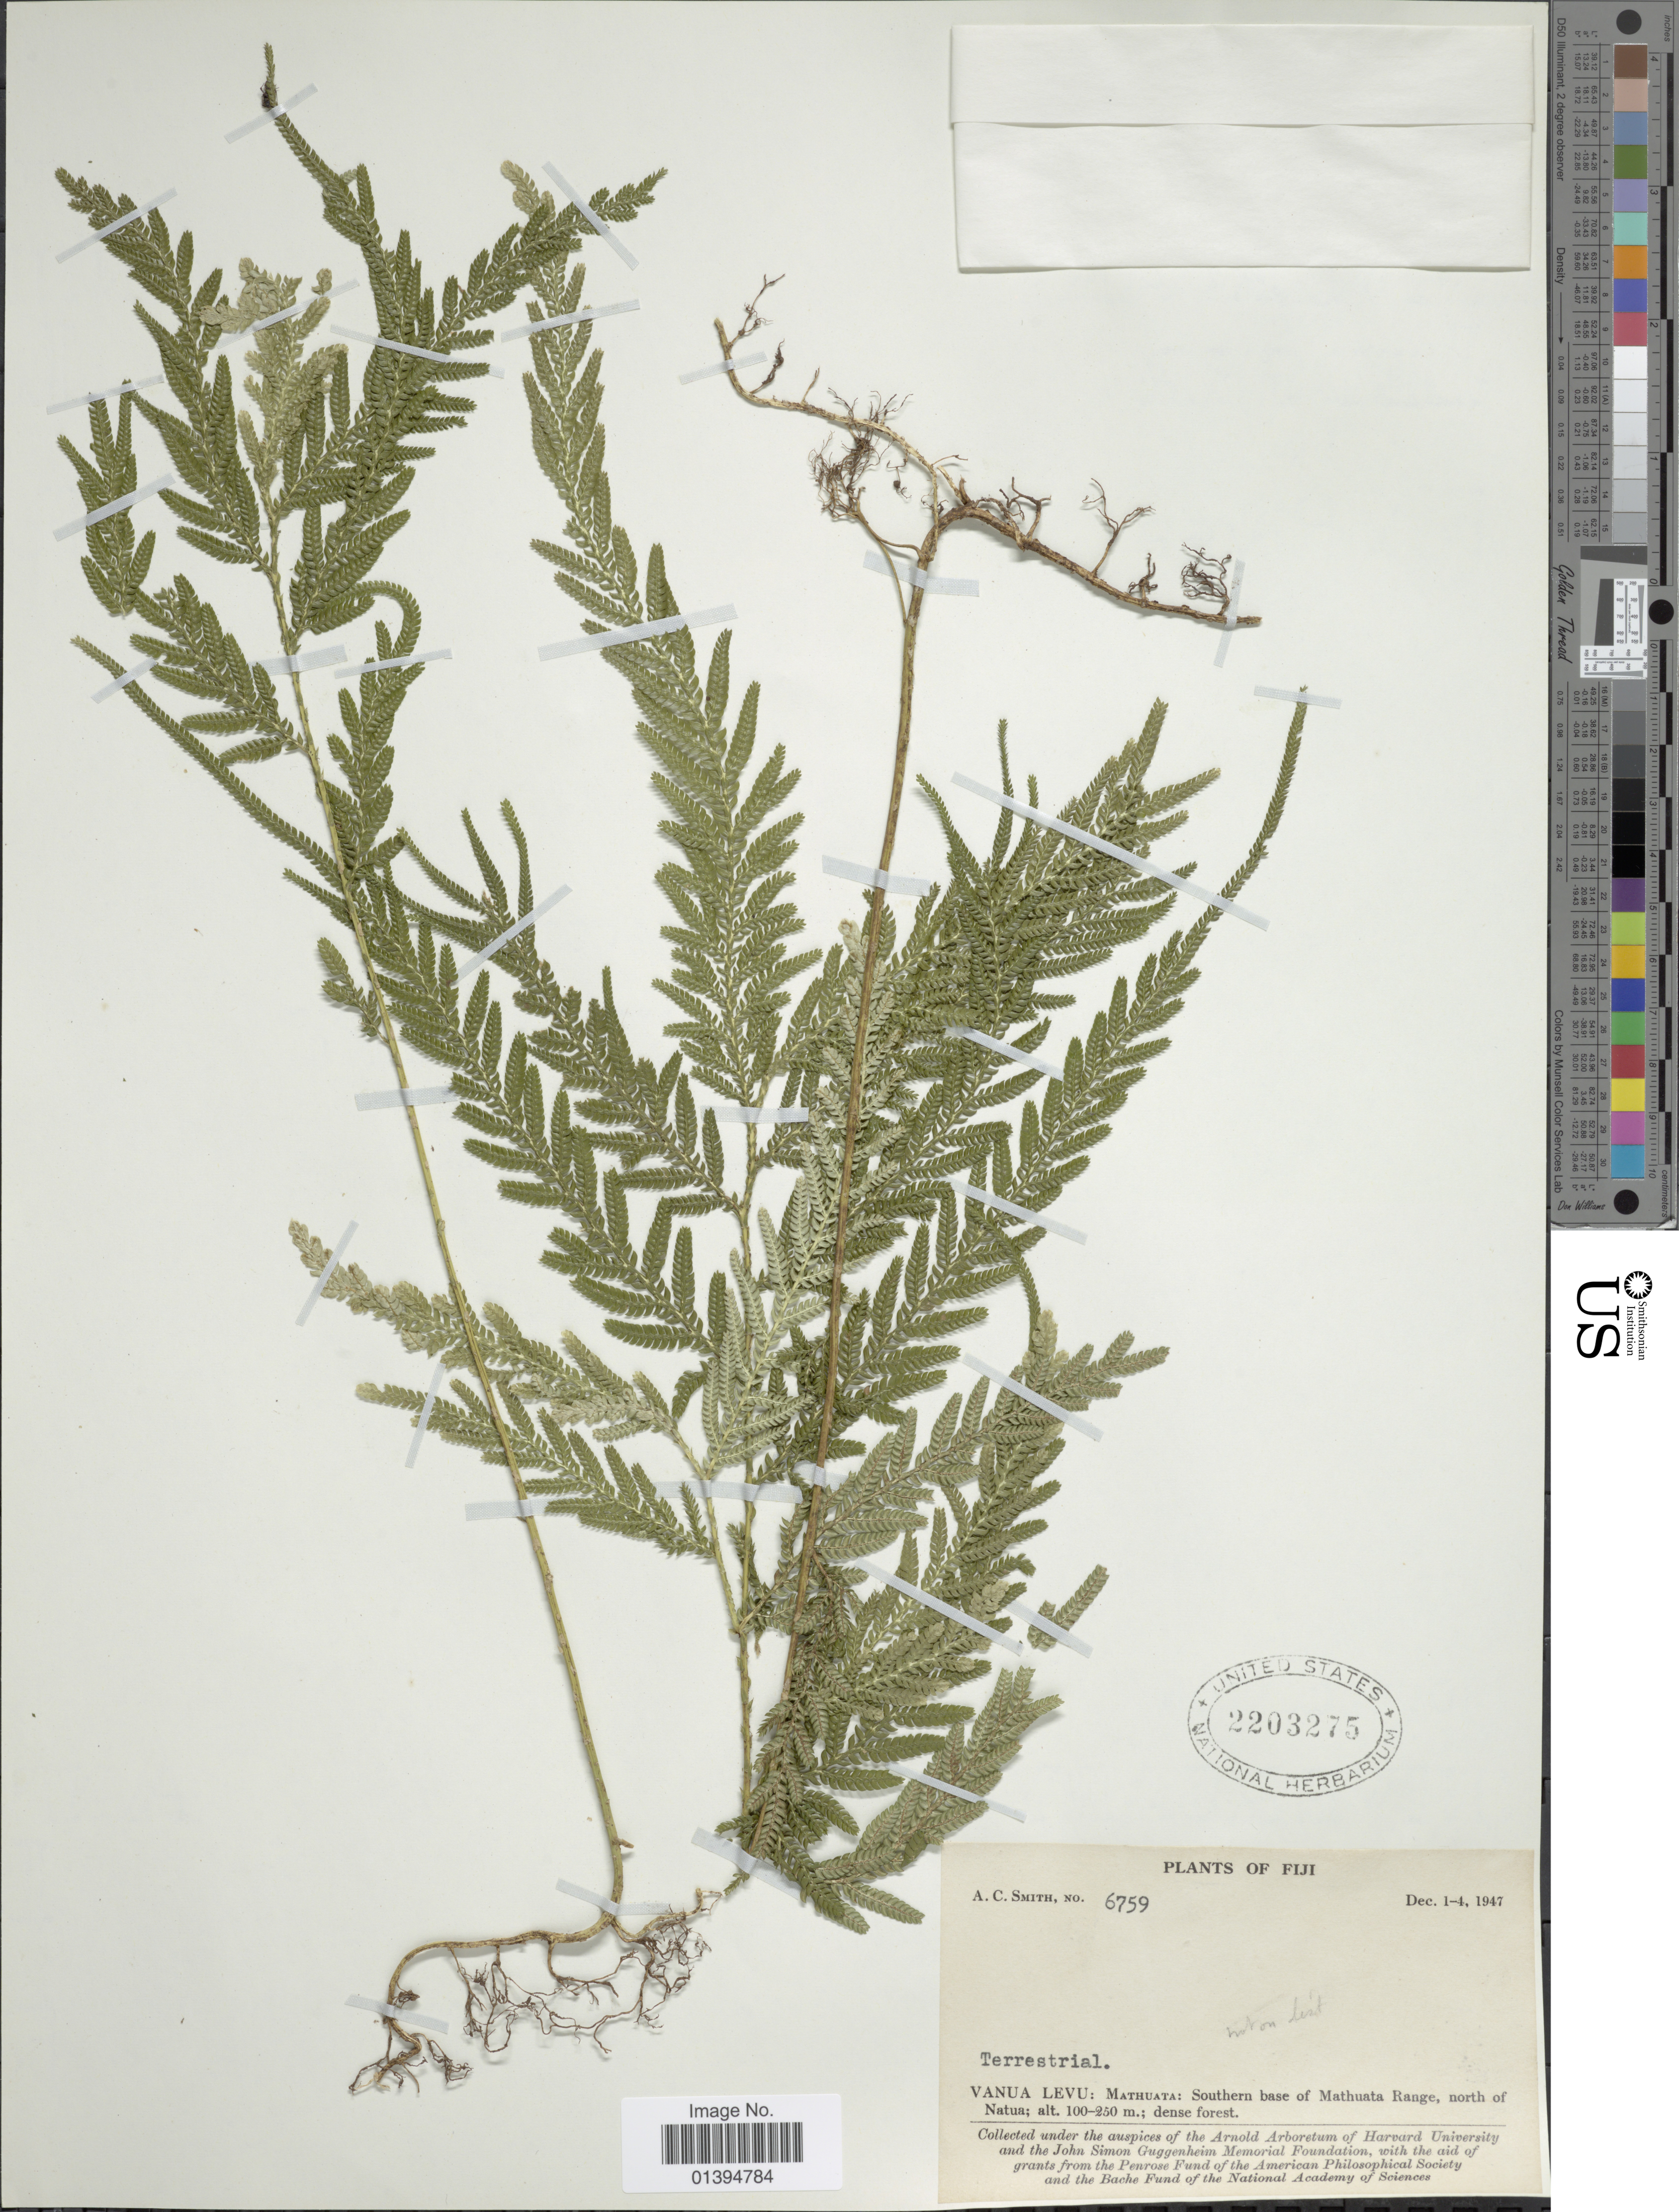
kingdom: Plantae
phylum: Tracheophyta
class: Lycopodiopsida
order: Selaginellales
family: Selaginellaceae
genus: Selaginella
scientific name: Selaginella sp.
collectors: A. C. Smith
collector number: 6759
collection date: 1947-12-01/1947-12-04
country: Fiji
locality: Vanua Levu: Mathuata; Southern base of Mathuata Range, north of Natua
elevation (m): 100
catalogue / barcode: US 2203275